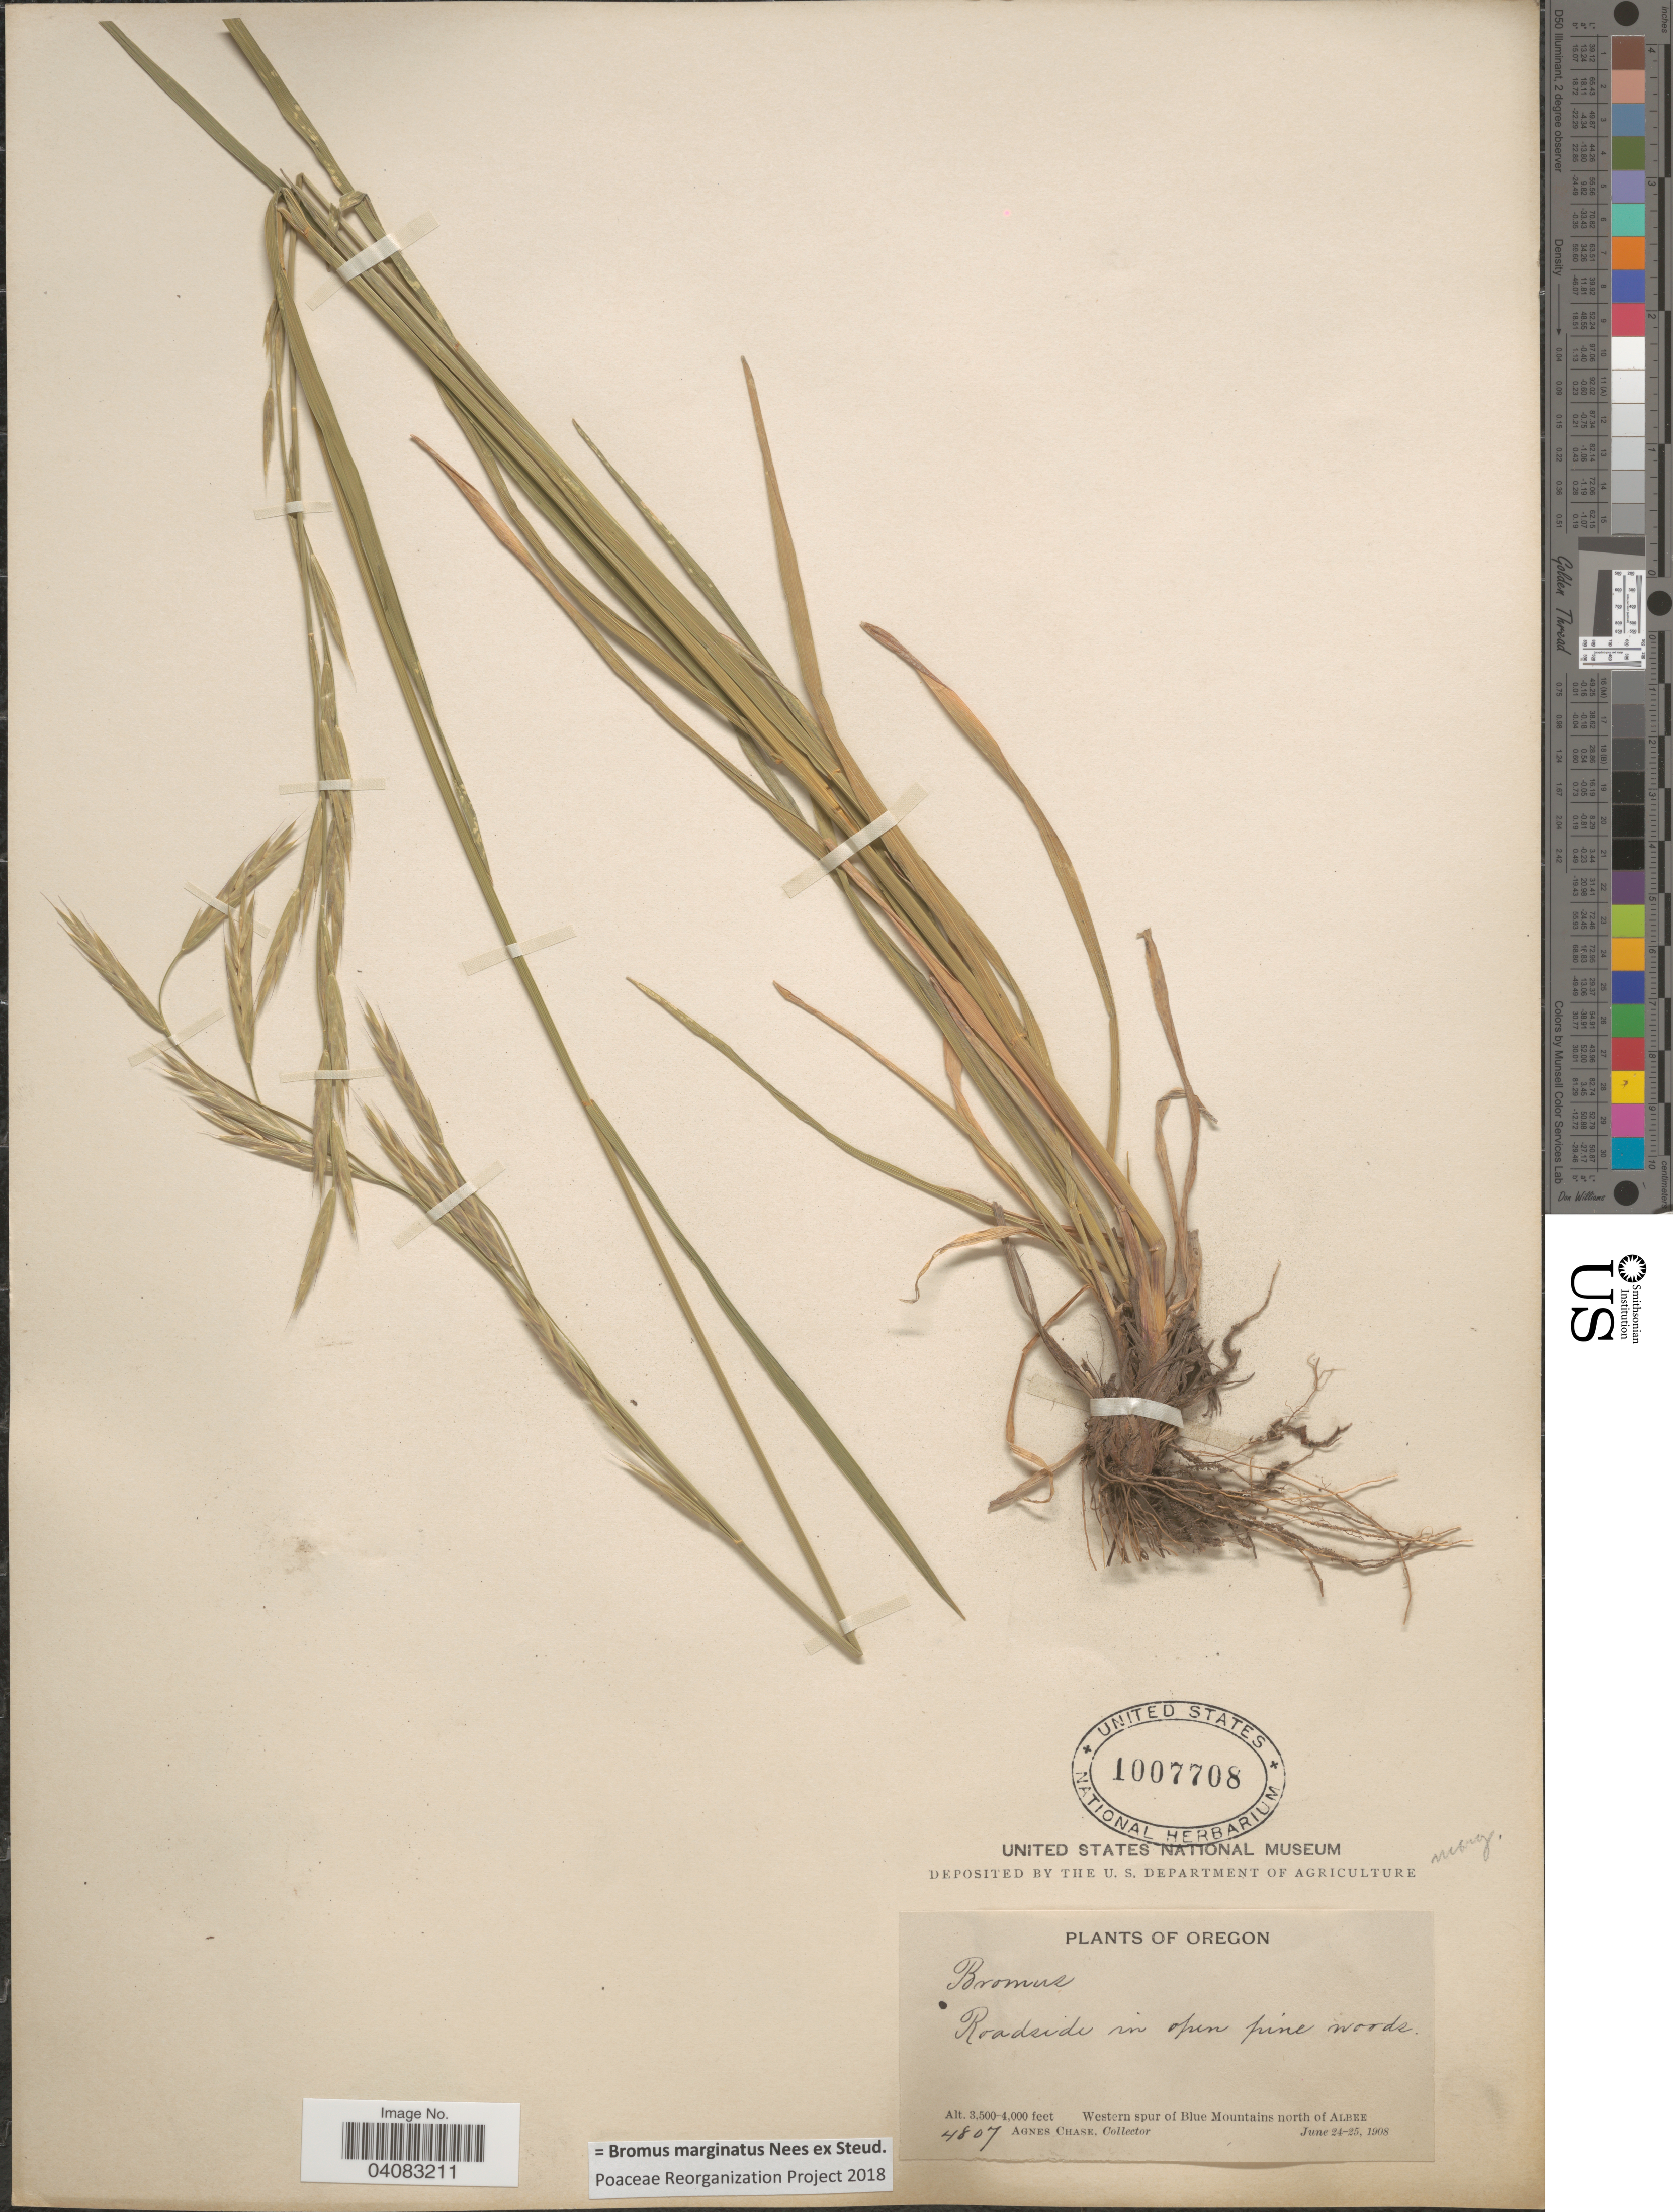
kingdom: Plantae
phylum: Tracheophyta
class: Liliopsida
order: Poales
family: Poaceae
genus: Bromus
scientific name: Bromus marginatus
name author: Nees ex Steud.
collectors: A. Chase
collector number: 4807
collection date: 1908-06-24/1908-06-25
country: United States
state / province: Oregon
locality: Roadside in open pine woods. Western spur of Blue Mountains north of Albee.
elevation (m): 1067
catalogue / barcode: US 1007708